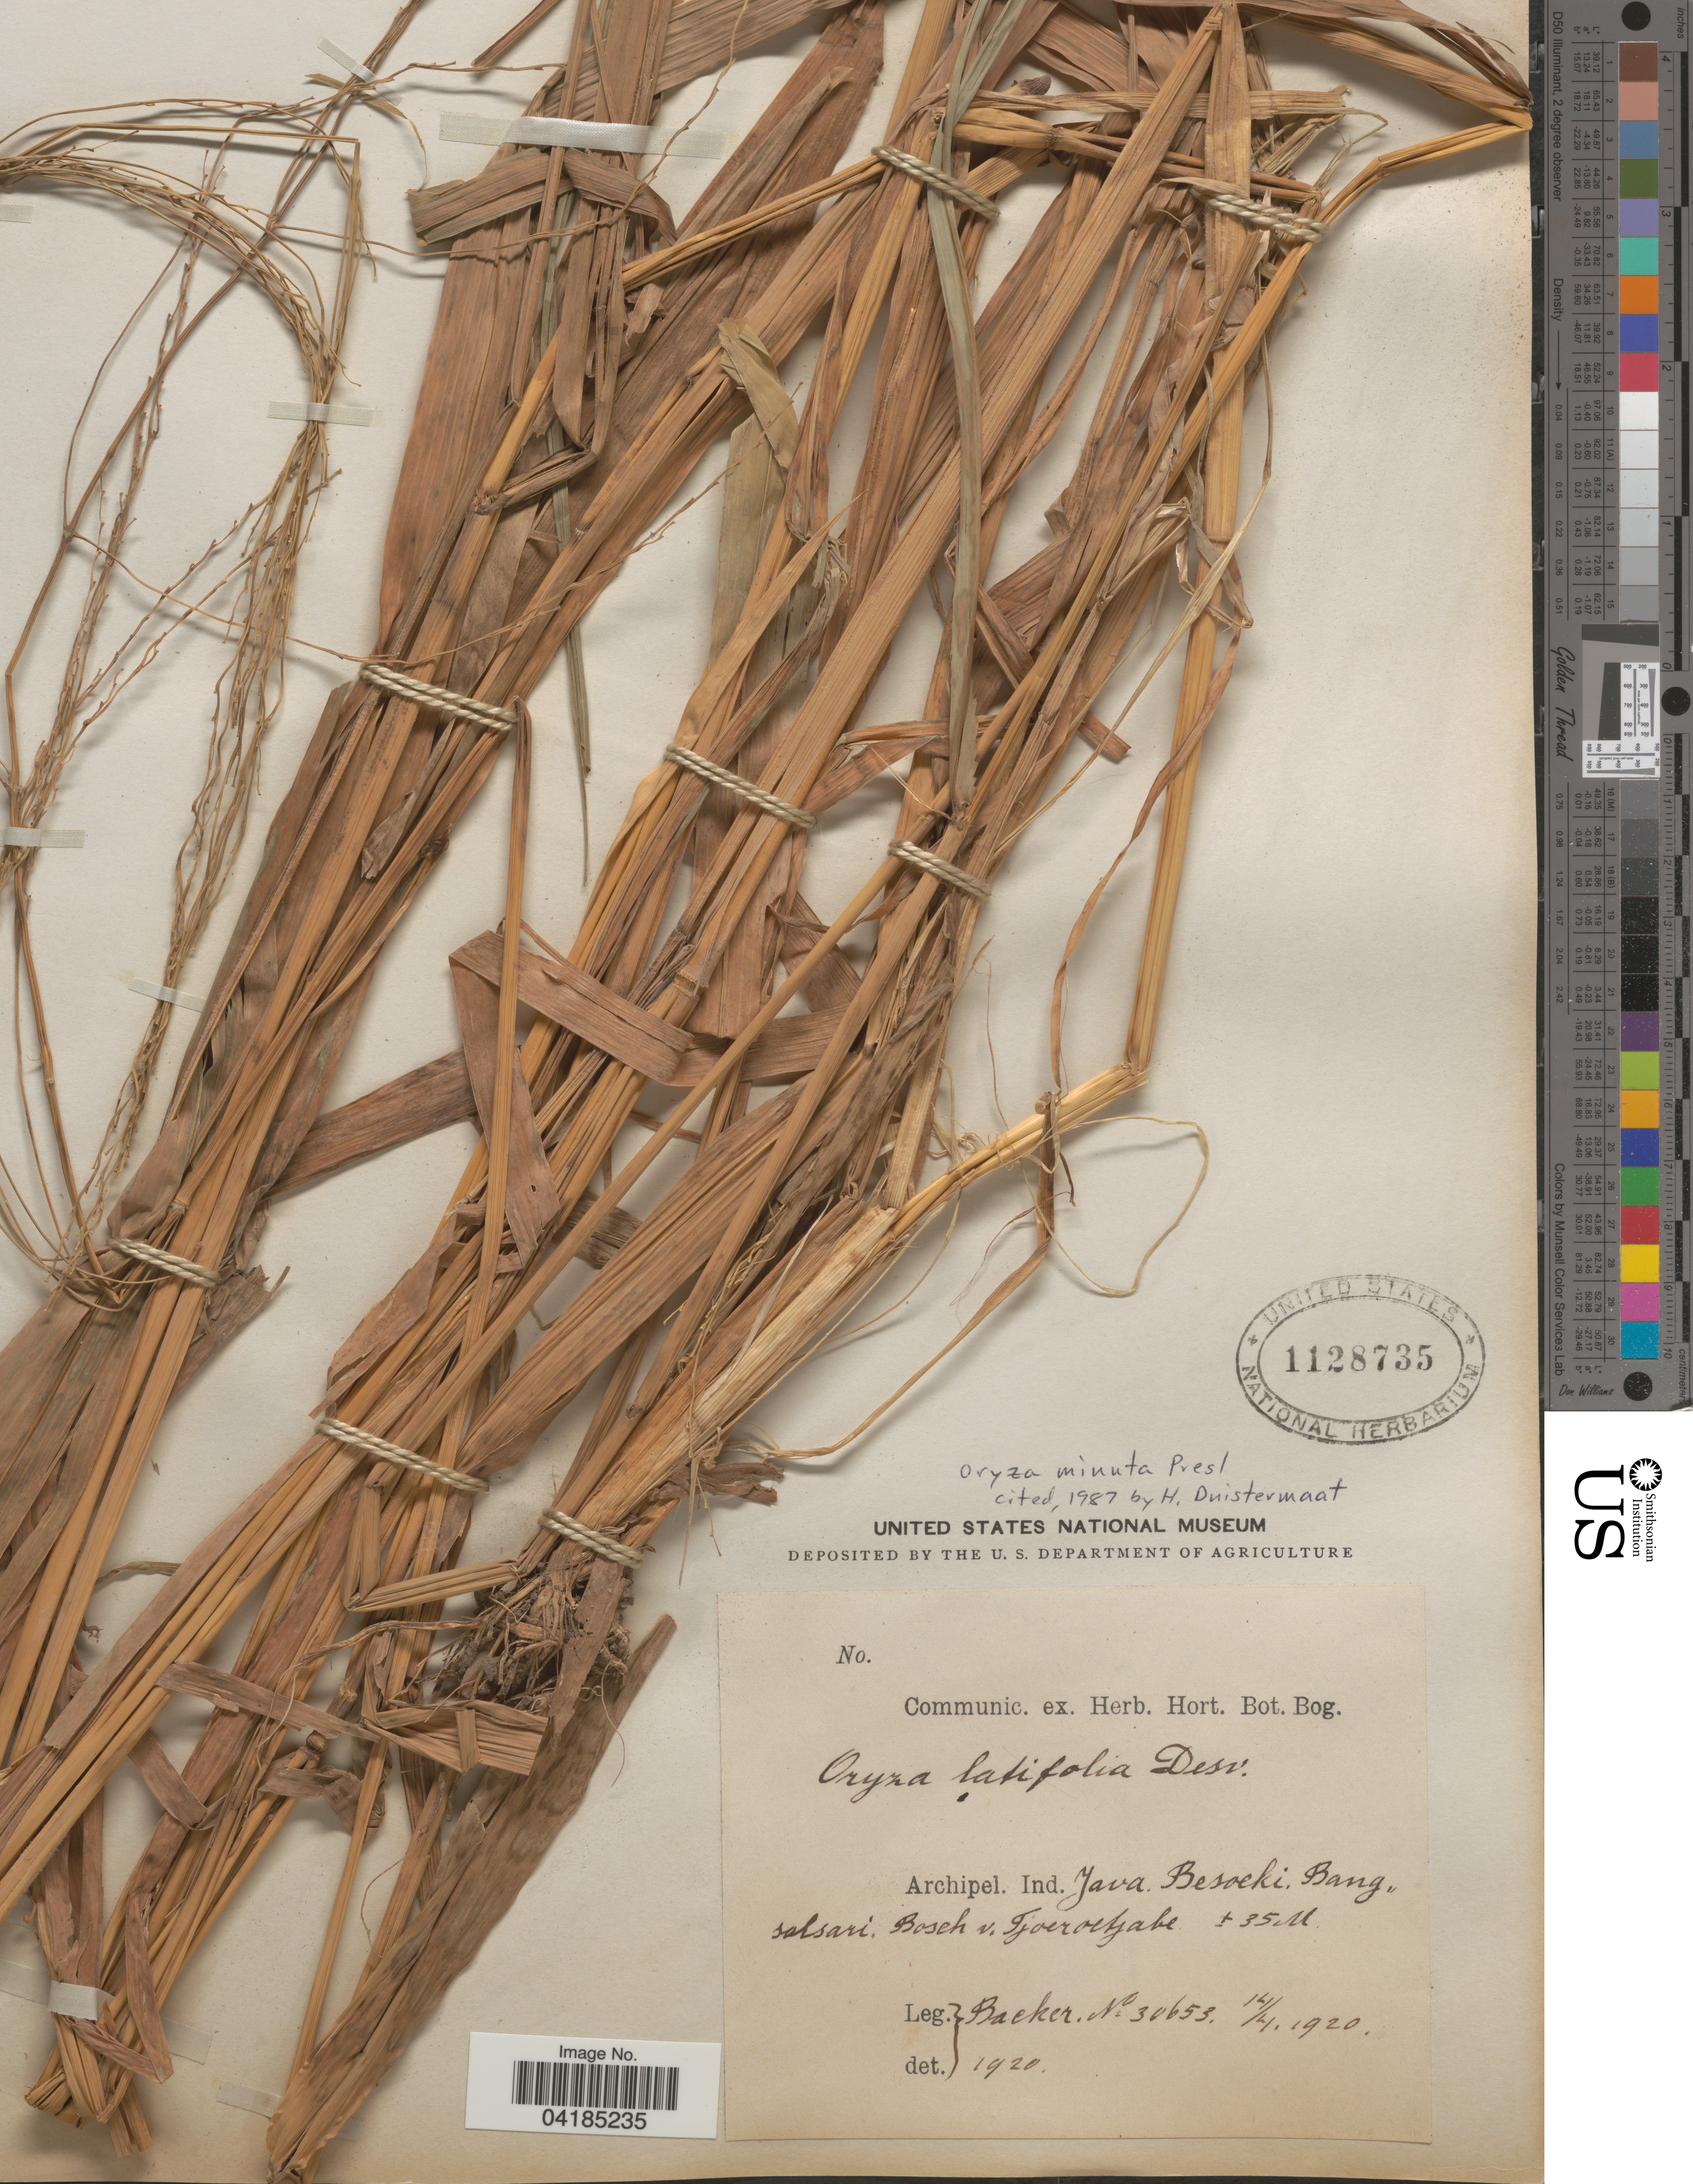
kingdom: Plantae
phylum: Tracheophyta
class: Liliopsida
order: Poales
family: Poaceae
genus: Oryza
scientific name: Oryza latifolia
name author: Desv.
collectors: Backer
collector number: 30653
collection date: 1920-04-14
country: Indonesia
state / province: Java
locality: Archipel. Ind. Java. Besoeki. Bangsalsari. Bosch v. Tjoeroetjabe.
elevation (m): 35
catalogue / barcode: US 1128735